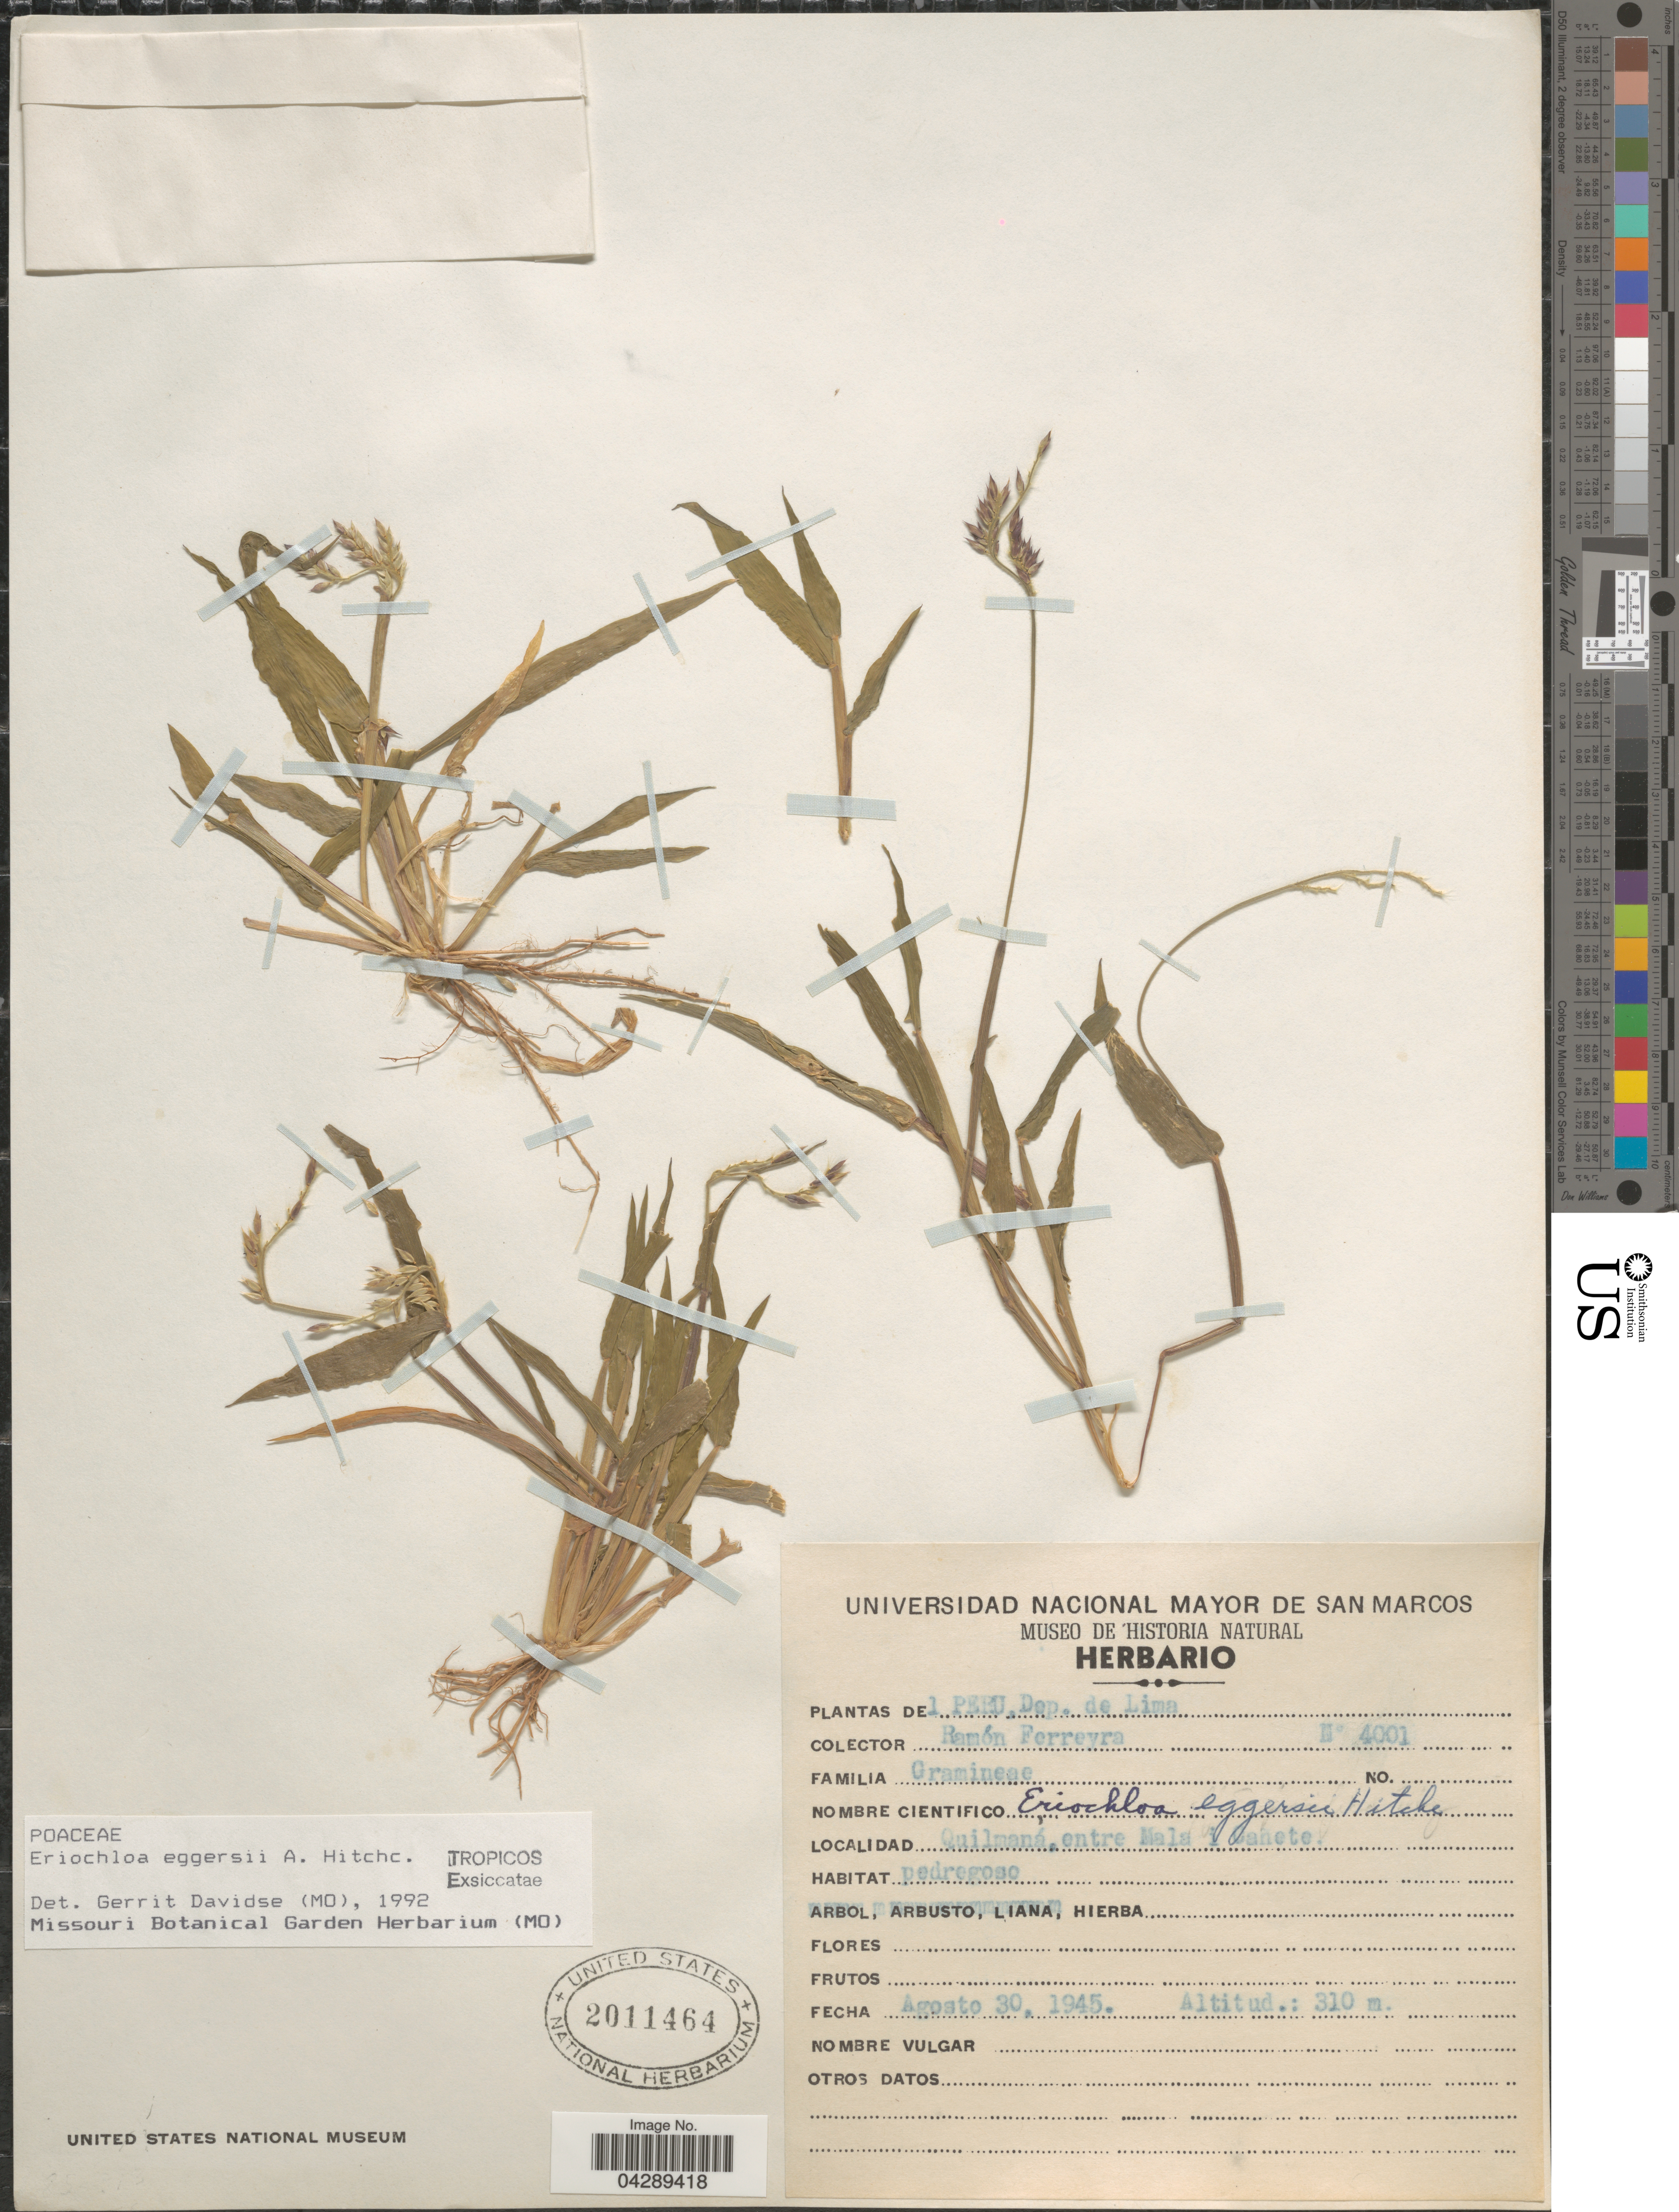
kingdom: Plantae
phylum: Tracheophyta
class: Liliopsida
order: Poales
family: Poaceae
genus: Eriochloa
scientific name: Eriochloa eggersii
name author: Hitchc.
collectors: R. A. Ferreyra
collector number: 4001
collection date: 1945-08-30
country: Peru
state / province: Lima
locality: Dep. de Lima. Quilmaná, entre Mala y Cañete.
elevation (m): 310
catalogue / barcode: US 2011464